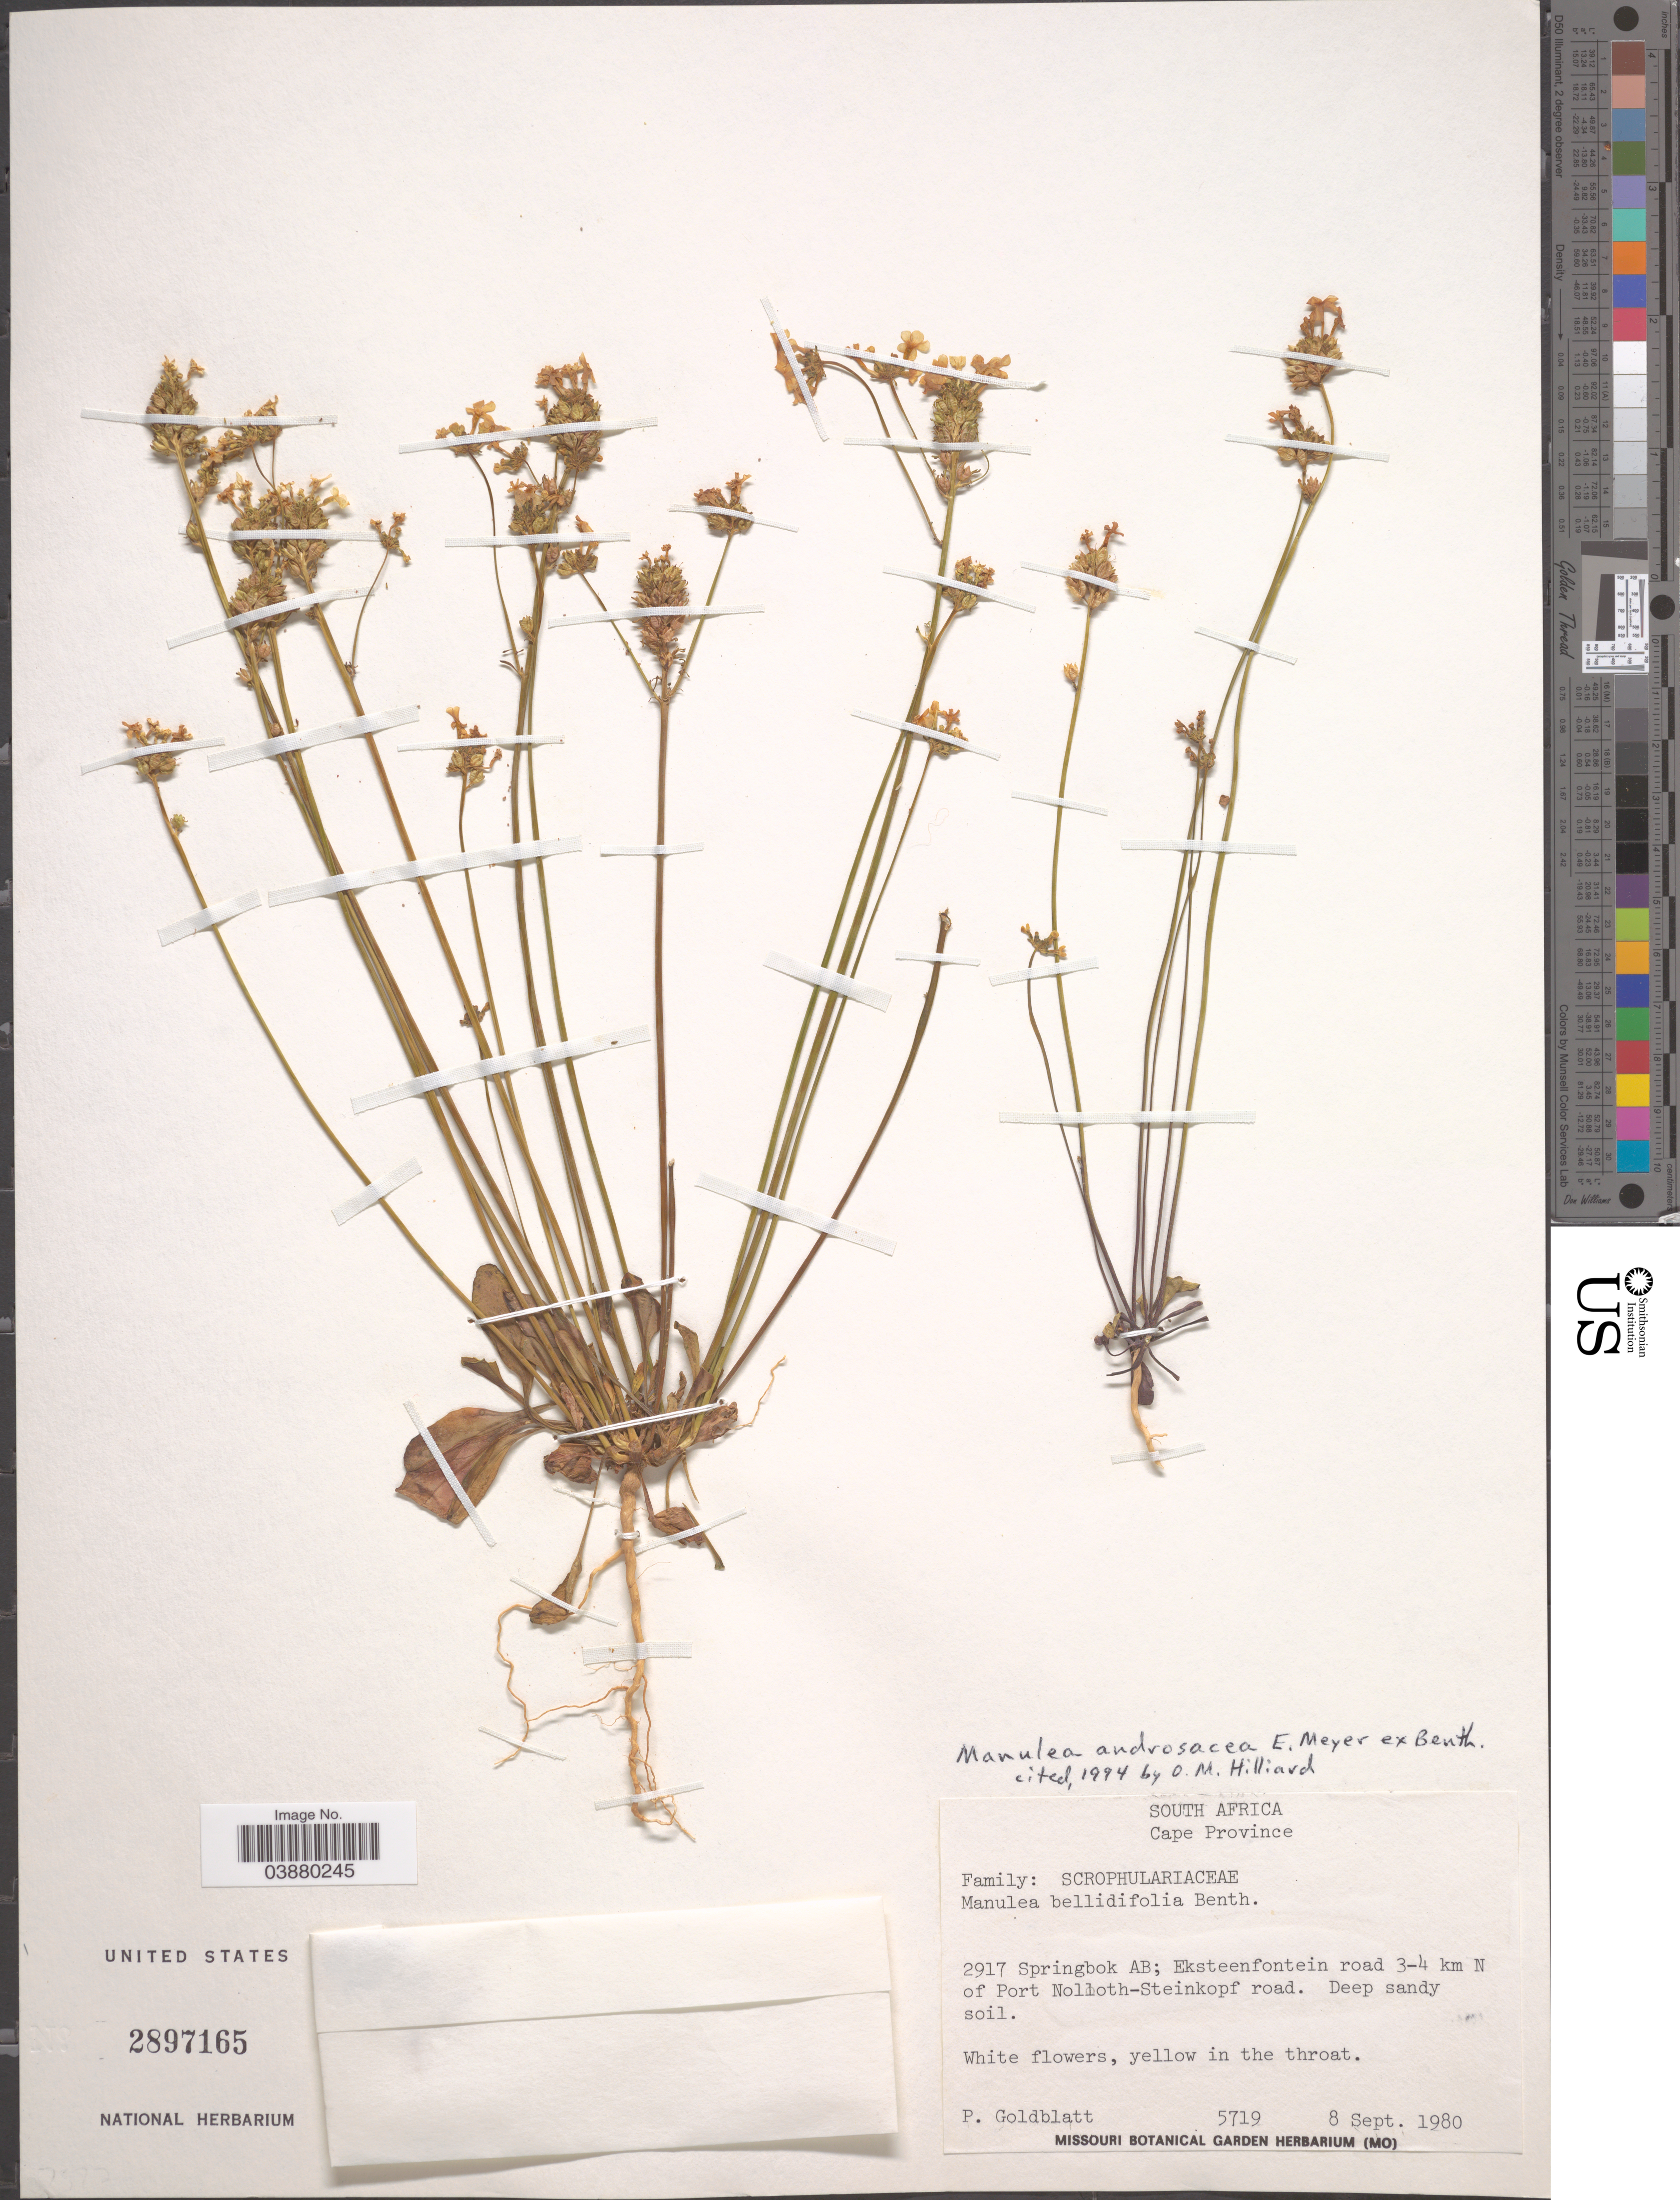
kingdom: Plantae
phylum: Tracheophyta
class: Magnoliopsida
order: Lamiales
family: Scrophulariaceae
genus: Manulea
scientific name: Manulea androsacea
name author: E. Mey. ex Benth.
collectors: P. Goldblatt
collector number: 5719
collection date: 1980-09-08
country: South Africa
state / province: Northern Cape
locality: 2917 Springbok AB; Eksteenfontein road 3-4 km N of Port Nolloth-Steinkopf road.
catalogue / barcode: US 2897165